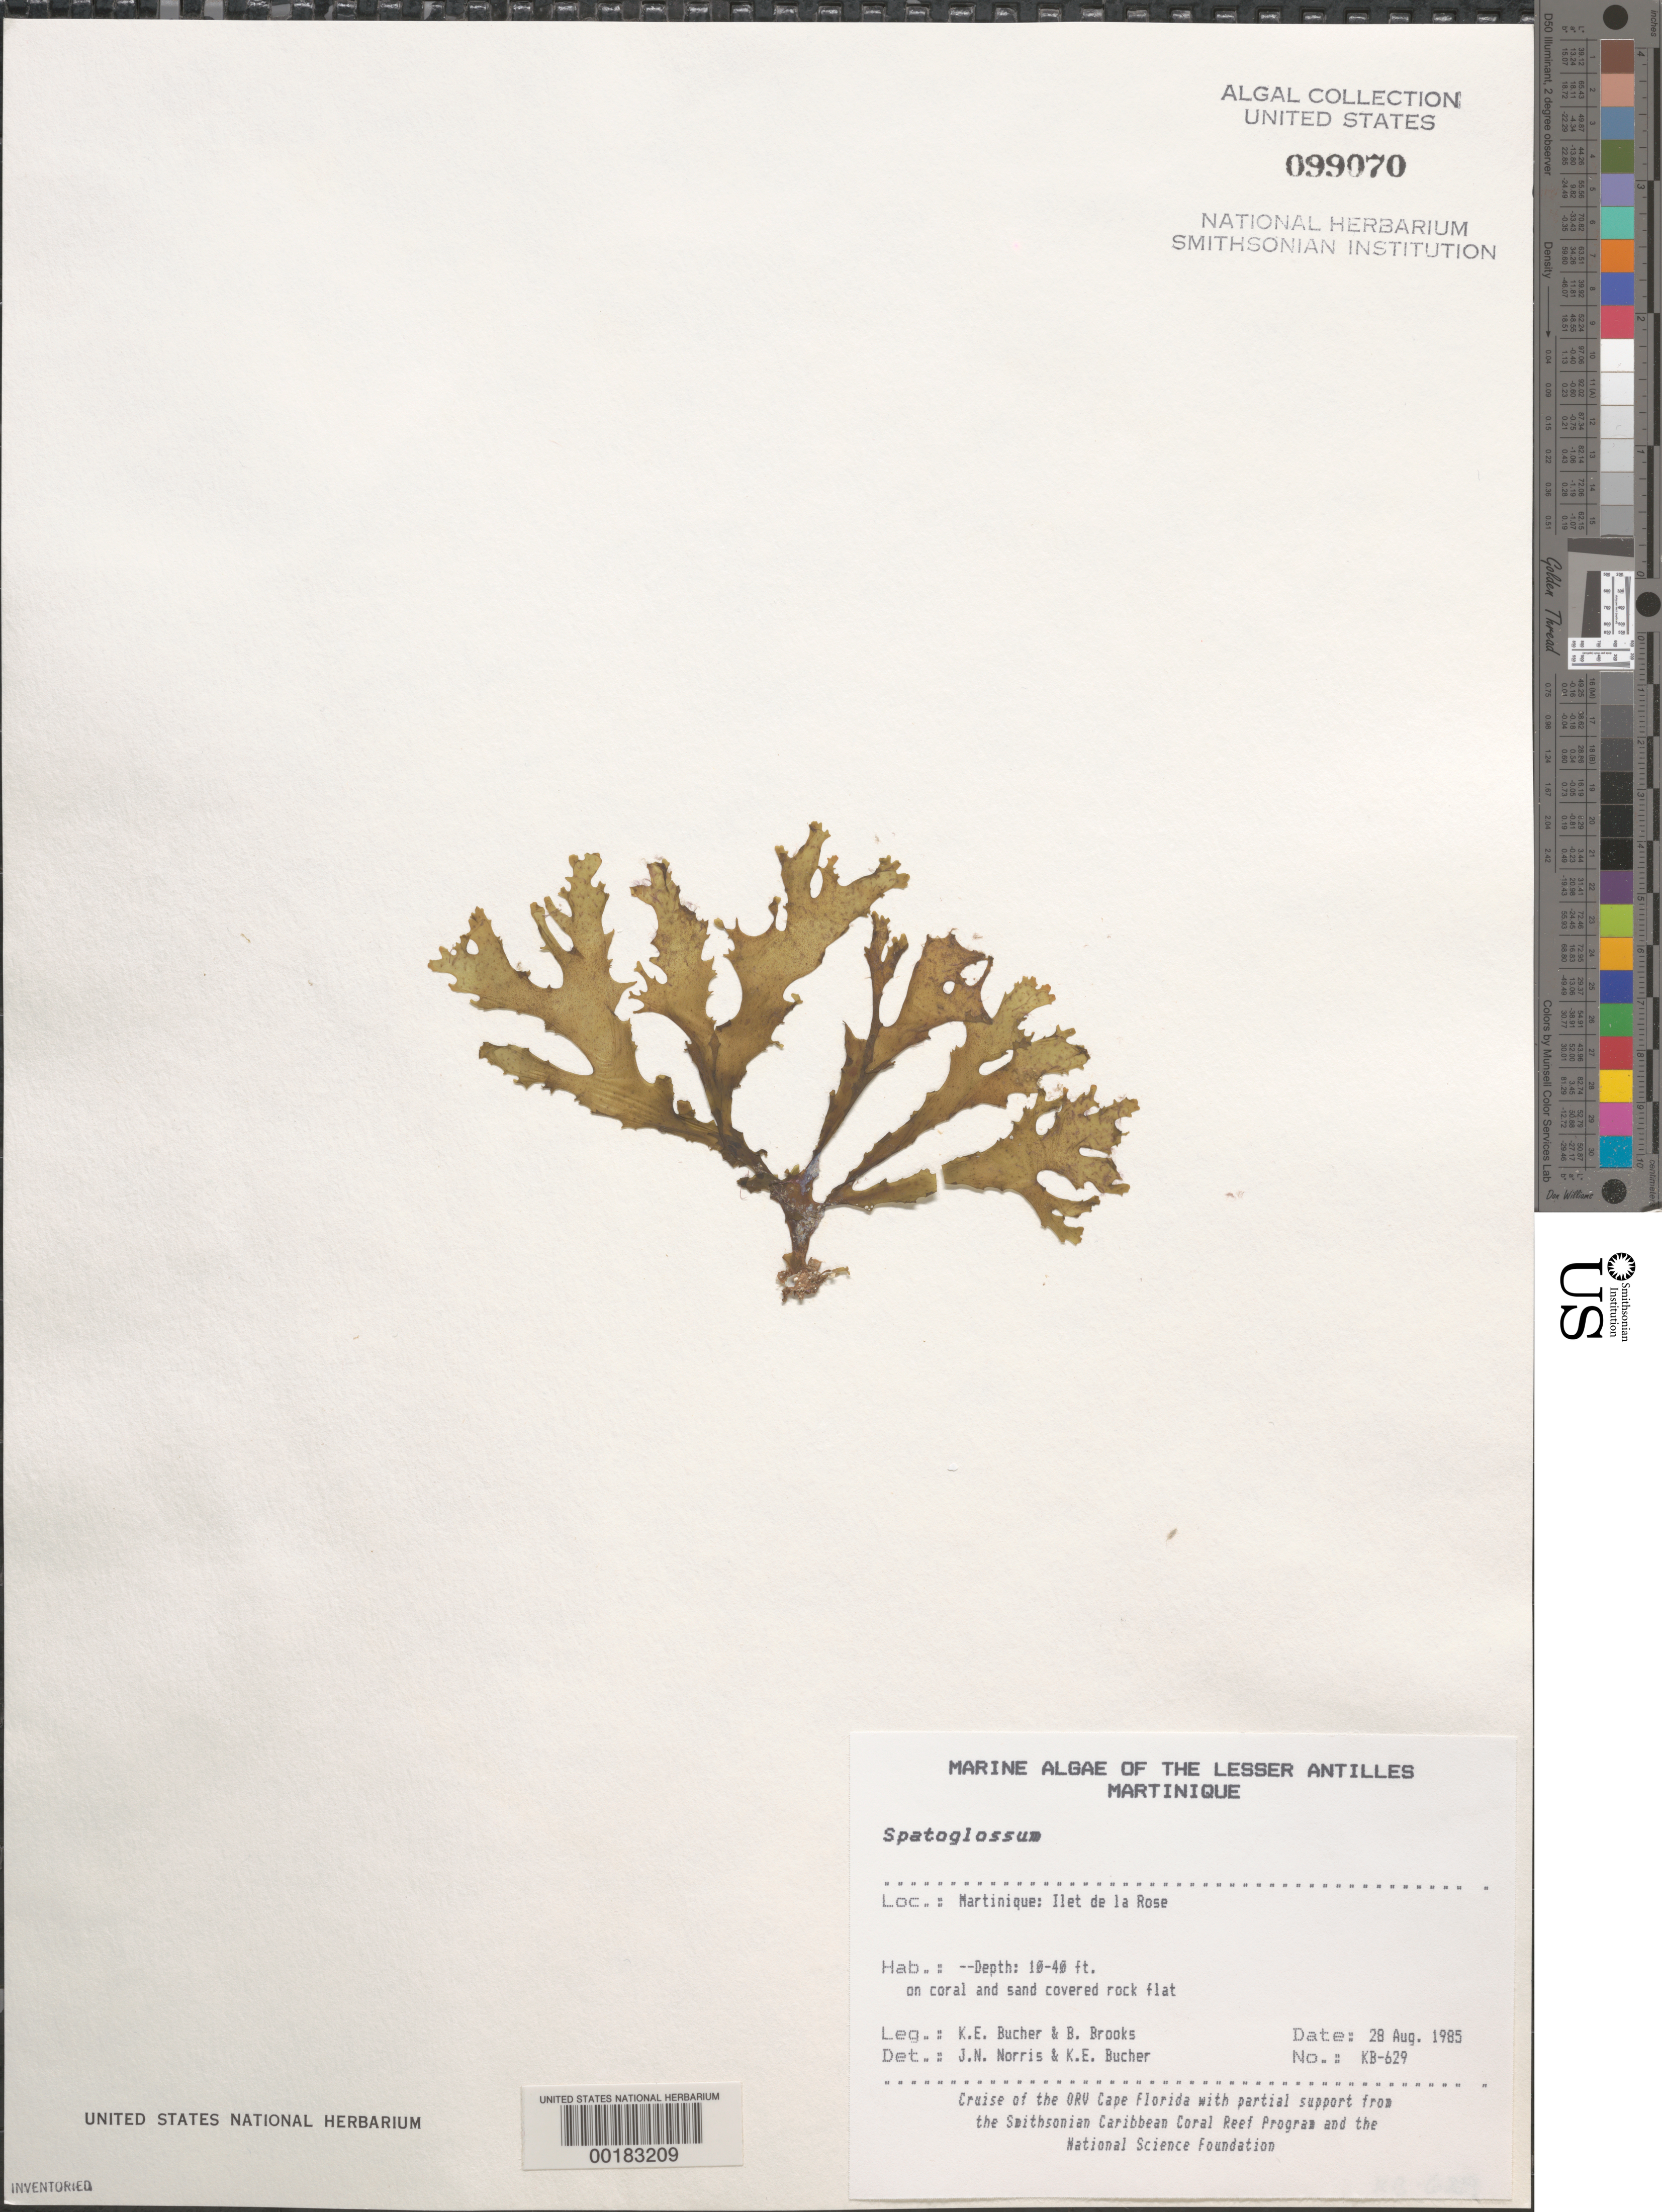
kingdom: Chromista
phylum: Ochrophyta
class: Phaeophyceae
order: Dictyotales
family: Dictyotaceae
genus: Spatoglossum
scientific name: Spatoglossum sp.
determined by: Norris, J. N.; Bucher, K. E.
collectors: K. E. Bucher & B. Brooks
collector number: Kb-629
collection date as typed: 28 Aug 1985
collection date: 1985-08-28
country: Martinique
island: Ilet de la Rose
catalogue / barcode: US 99070